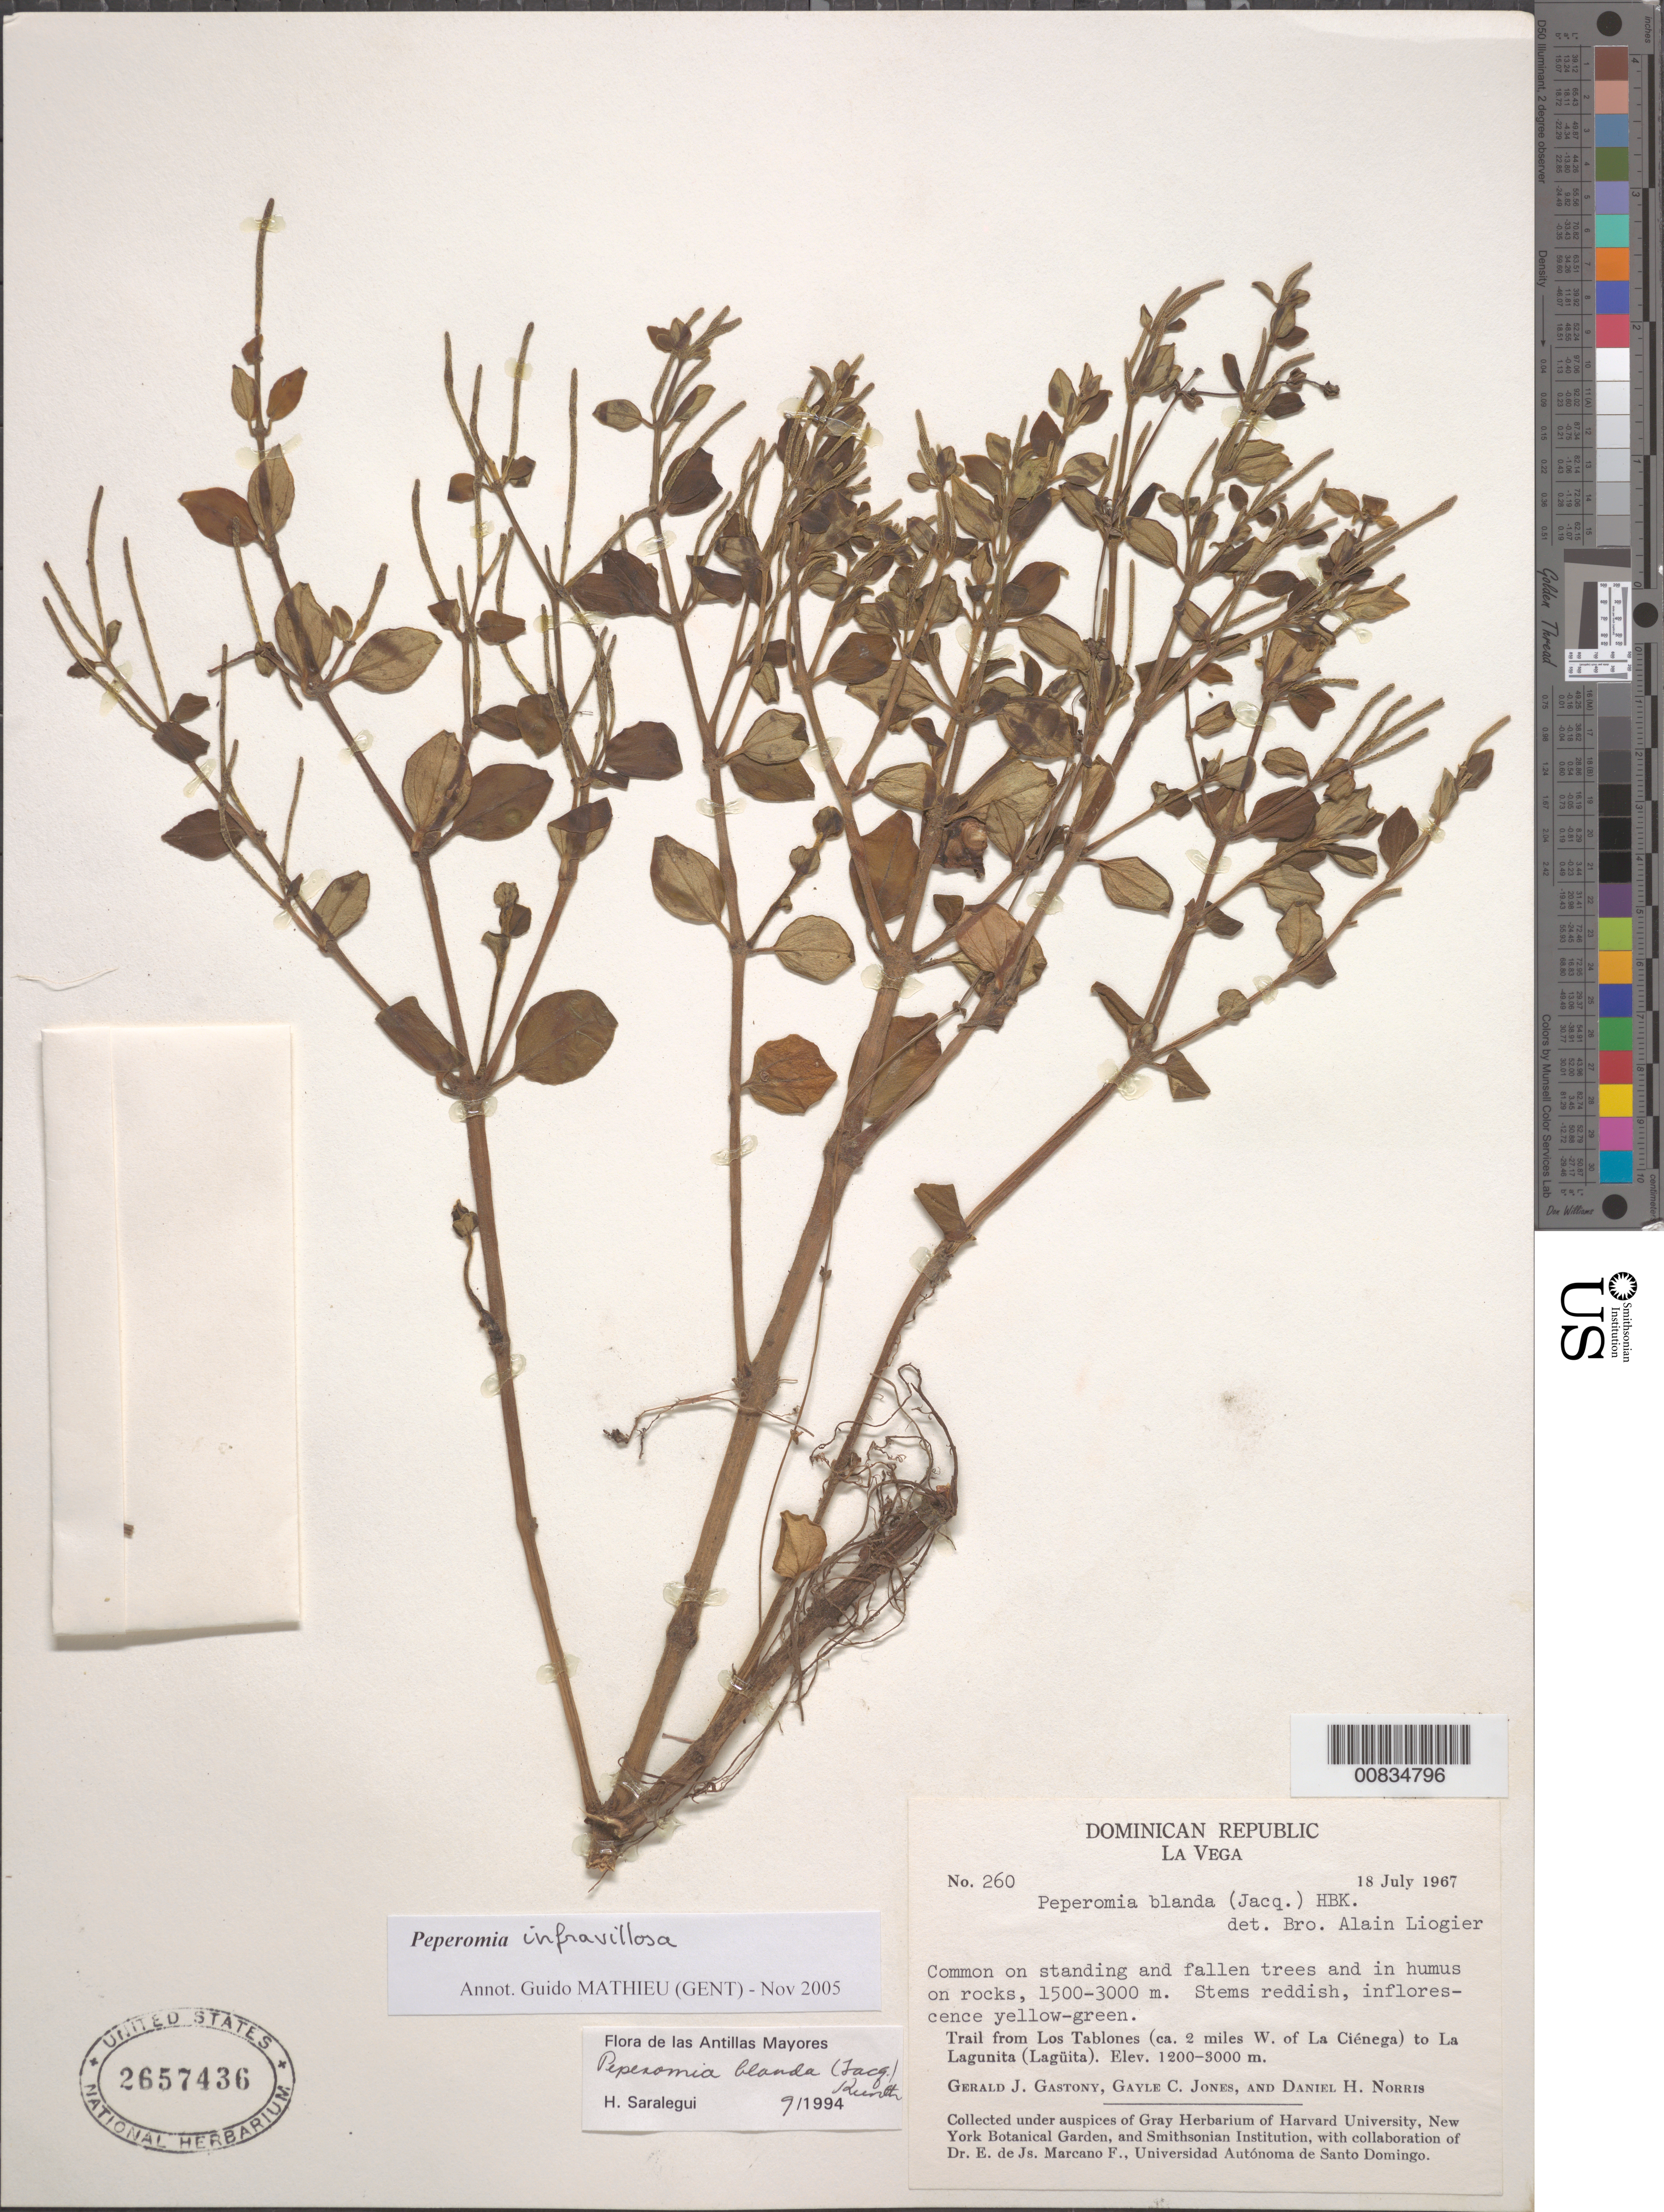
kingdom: Plantae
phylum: Tracheophyta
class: Magnoliopsida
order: Piperales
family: Piperaceae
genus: Peperomia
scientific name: Peperomia infravillosa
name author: Trel.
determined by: Mathieu, Guido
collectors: G. Gastony, G. C. Jones & D. H. Norris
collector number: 260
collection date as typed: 18 Jul 1967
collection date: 1967-07-18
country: Dominican Republic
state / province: La Vega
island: Hispaniola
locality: Trail from Los Tablones (ca. 2 miles W of La Ciénaga) to La Lagunita (Lagüita).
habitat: Common in standing and fallen trees and in humus on rocks.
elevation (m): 1200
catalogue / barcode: US 2657436